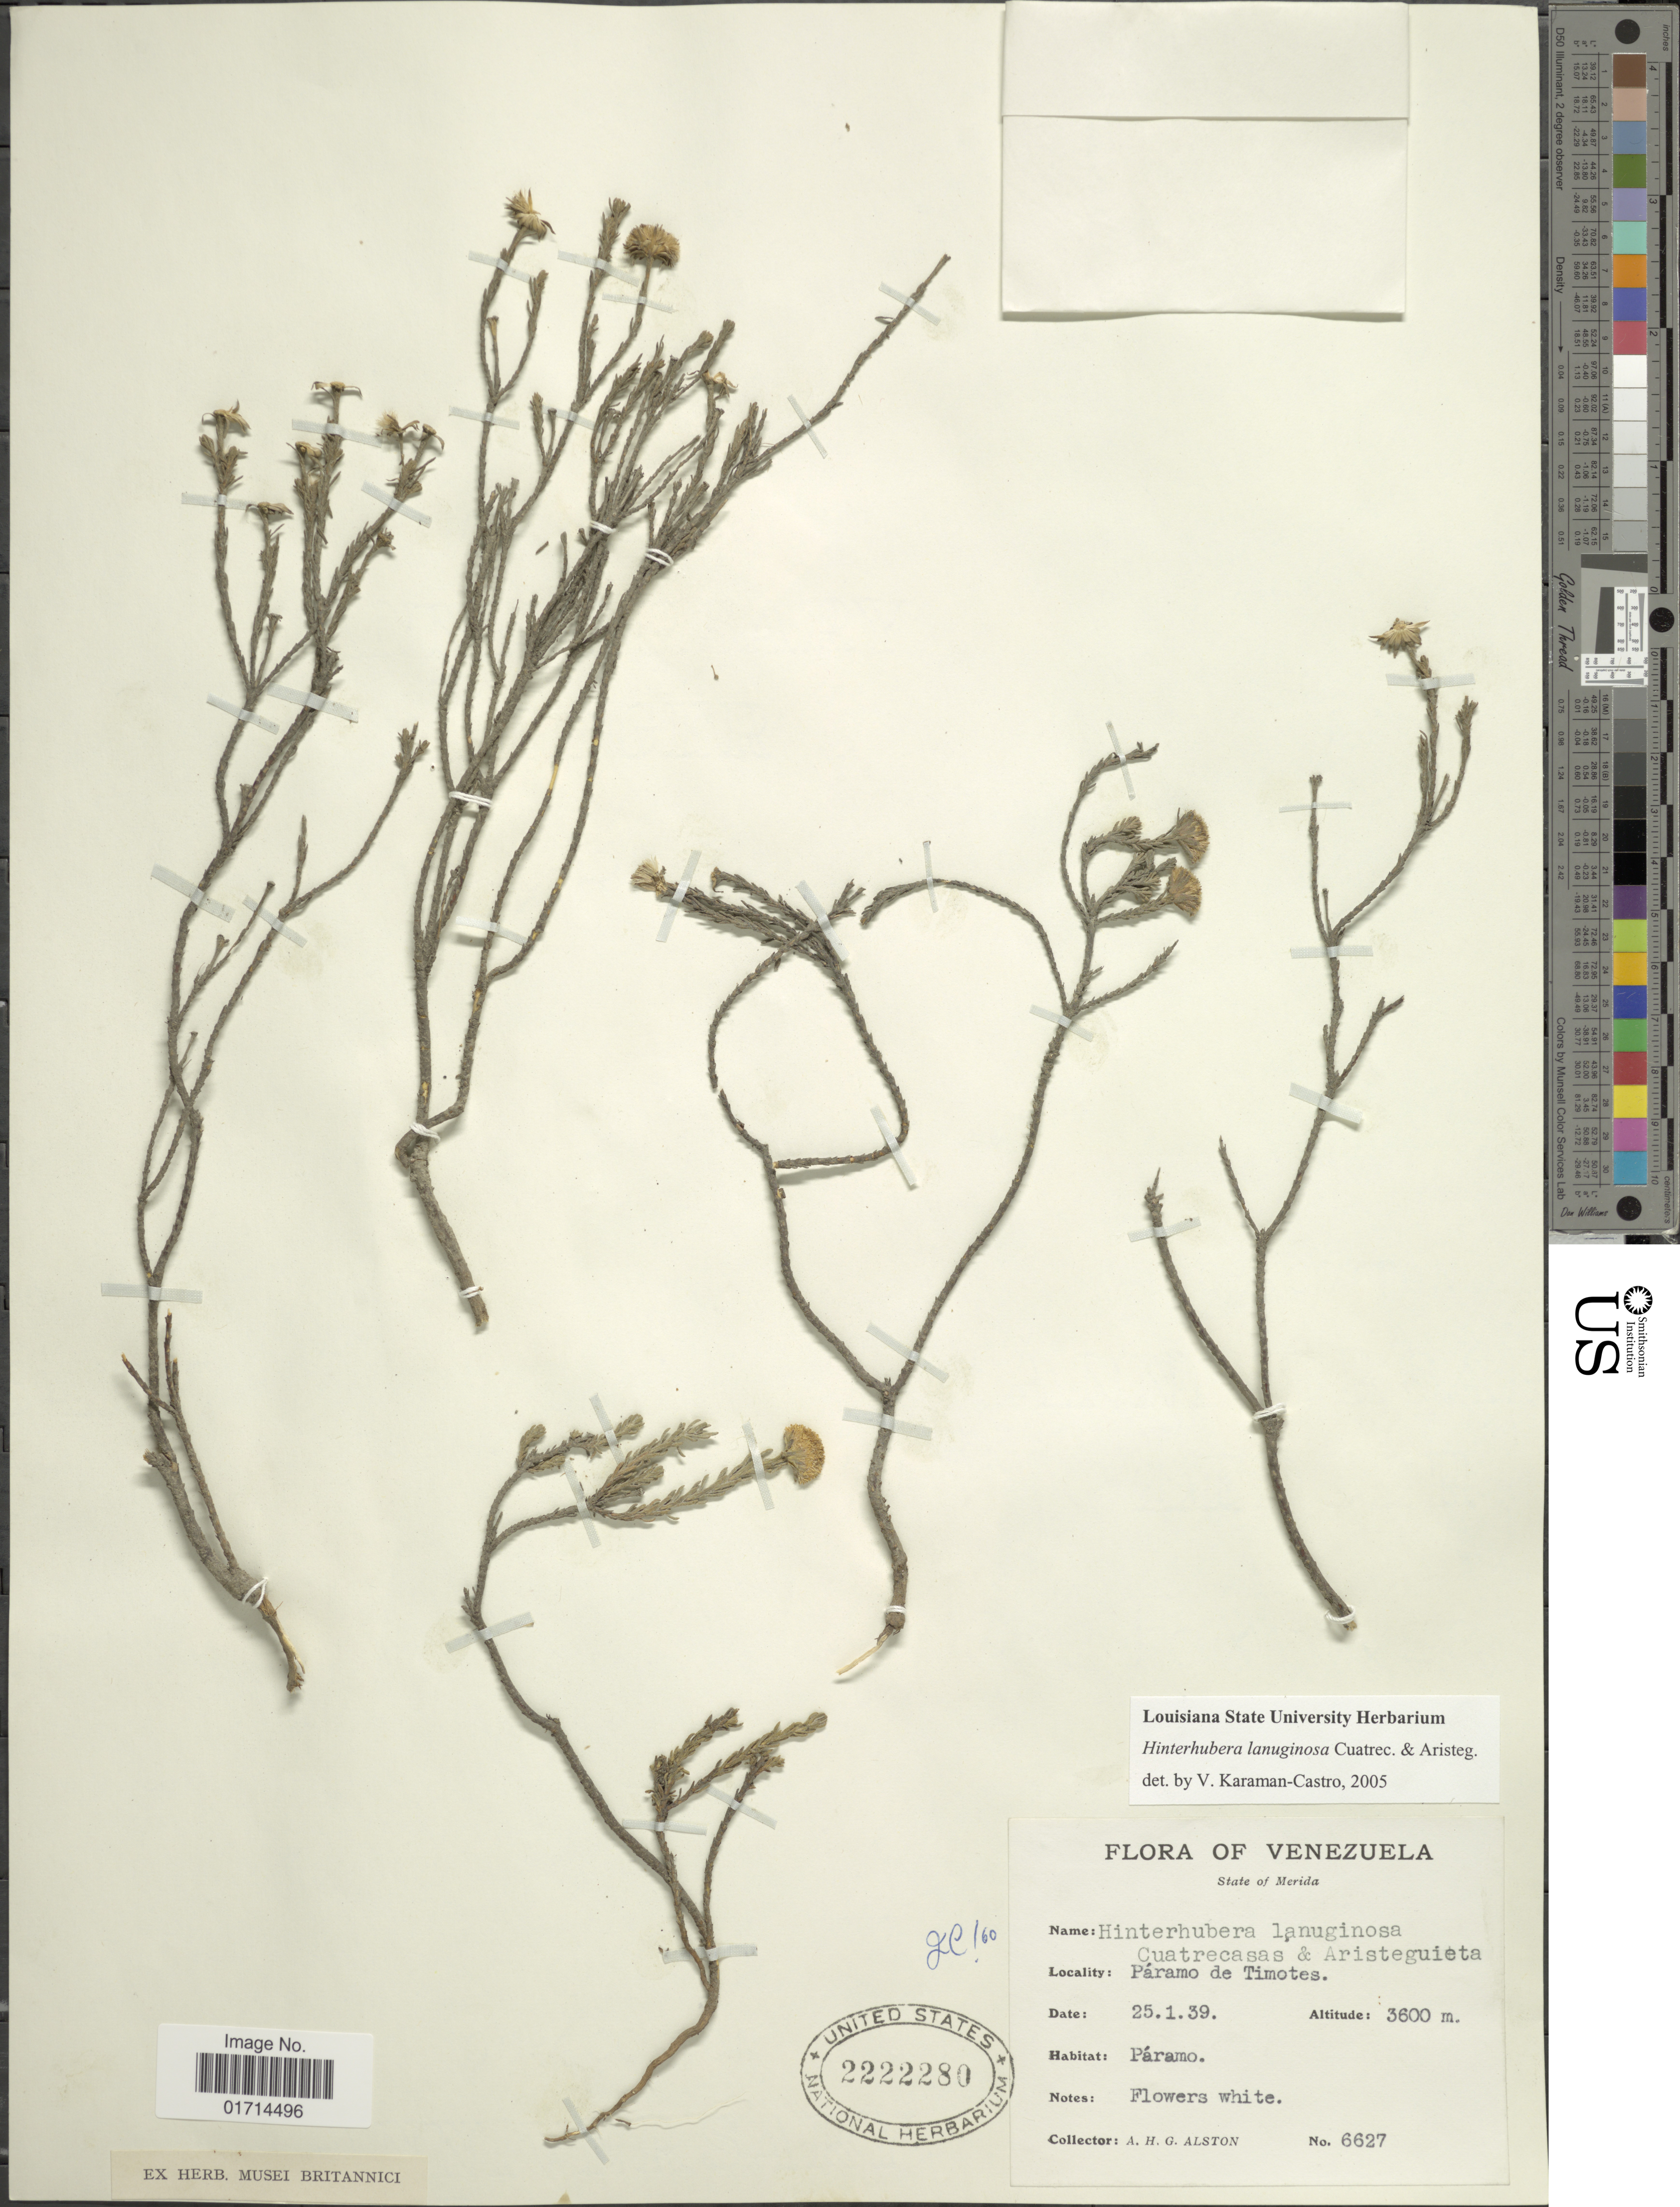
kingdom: Plantae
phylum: Tracheophyta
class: Magnoliopsida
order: Asterales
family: Asteraceae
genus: Hinterhubera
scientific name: Hinterhubera lanuginosa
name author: Cuatrec. & Aristeg.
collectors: A. H. Alston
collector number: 6627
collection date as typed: Transcribed d/m/y: 25/1/39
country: Venezuela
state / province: Mérida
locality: State of Merida, Paramo de Timotes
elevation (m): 3600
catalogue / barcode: US 2222280